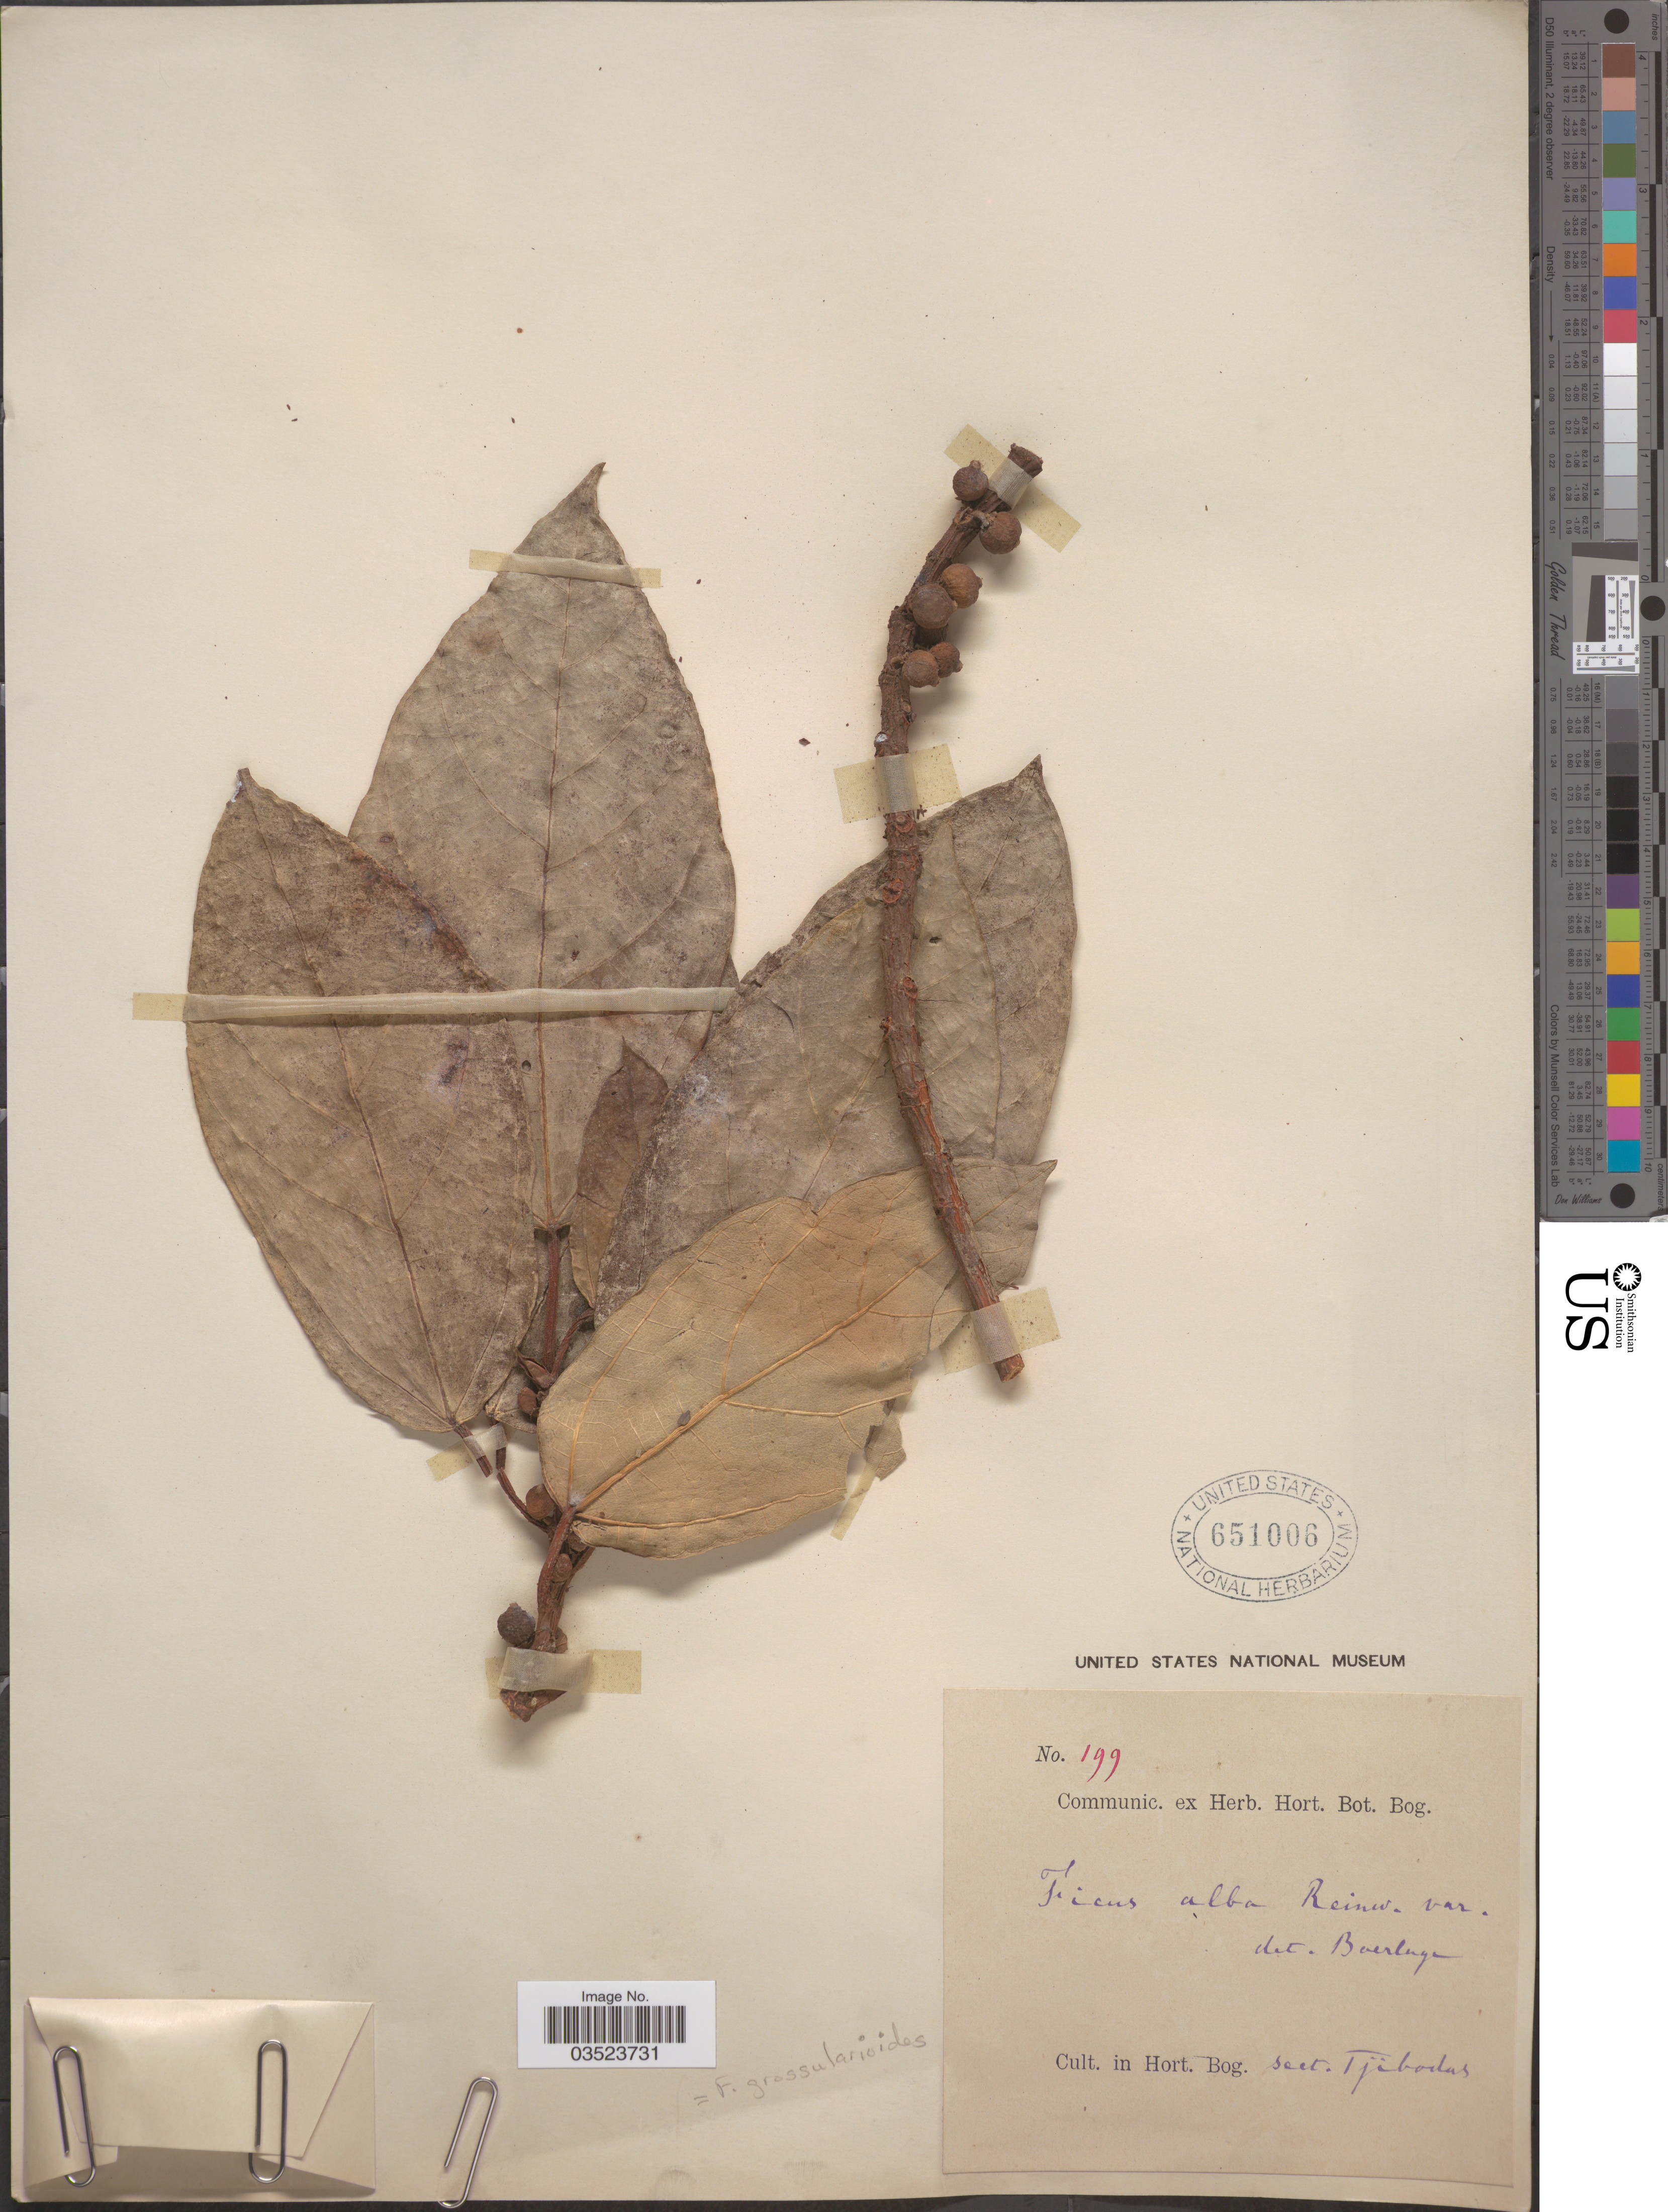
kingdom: Plantae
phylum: Tracheophyta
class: Magnoliopsida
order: Rosales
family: Moraceae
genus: Ficus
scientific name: Ficus grossularioides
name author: Burm. f.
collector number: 199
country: Indonesia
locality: Cult. in Hort. Bog. sect. Tjibodas.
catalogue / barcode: US 651006